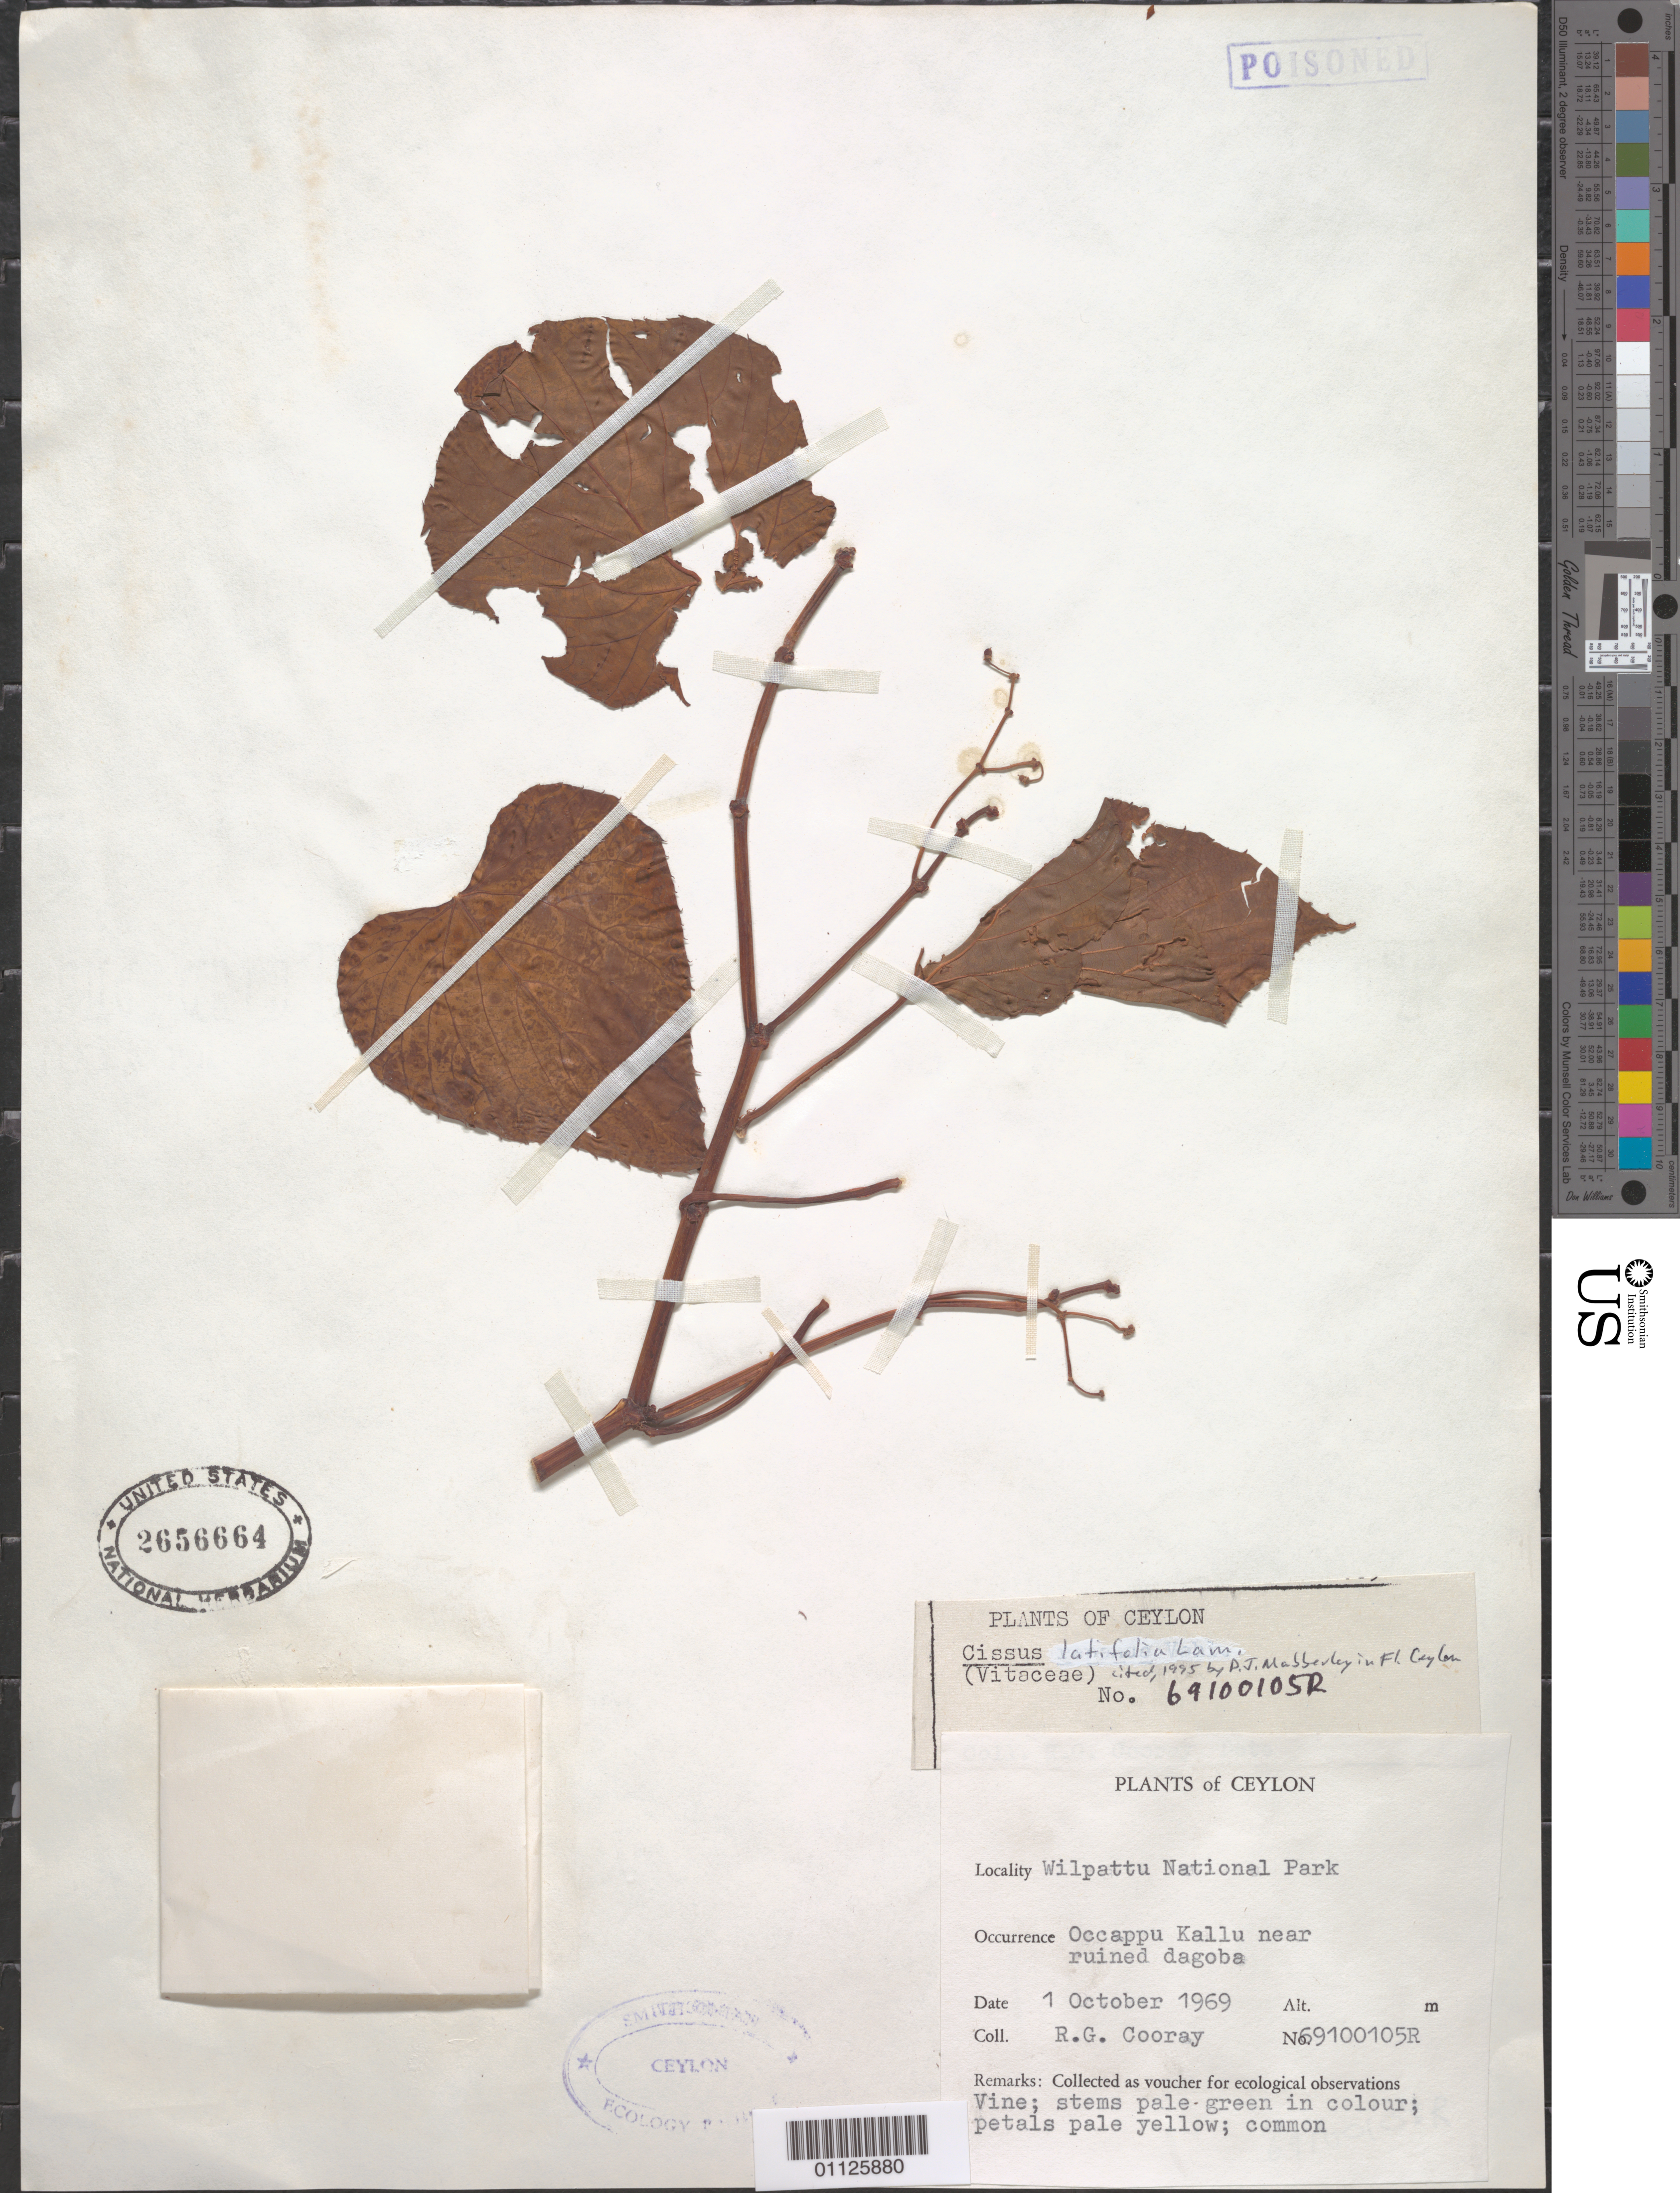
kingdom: Plantae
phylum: Tracheophyta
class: Magnoliopsida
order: Vitales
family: Vitaceae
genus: Cissus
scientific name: Cissus latifolia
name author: Lam.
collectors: R. Cooray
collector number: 69100105 R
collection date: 1969-10-01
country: Sri Lanka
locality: Wilpattu National Park. Occappu Kallu near ruined dagoba.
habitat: Vine, common.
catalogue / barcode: US 2656664